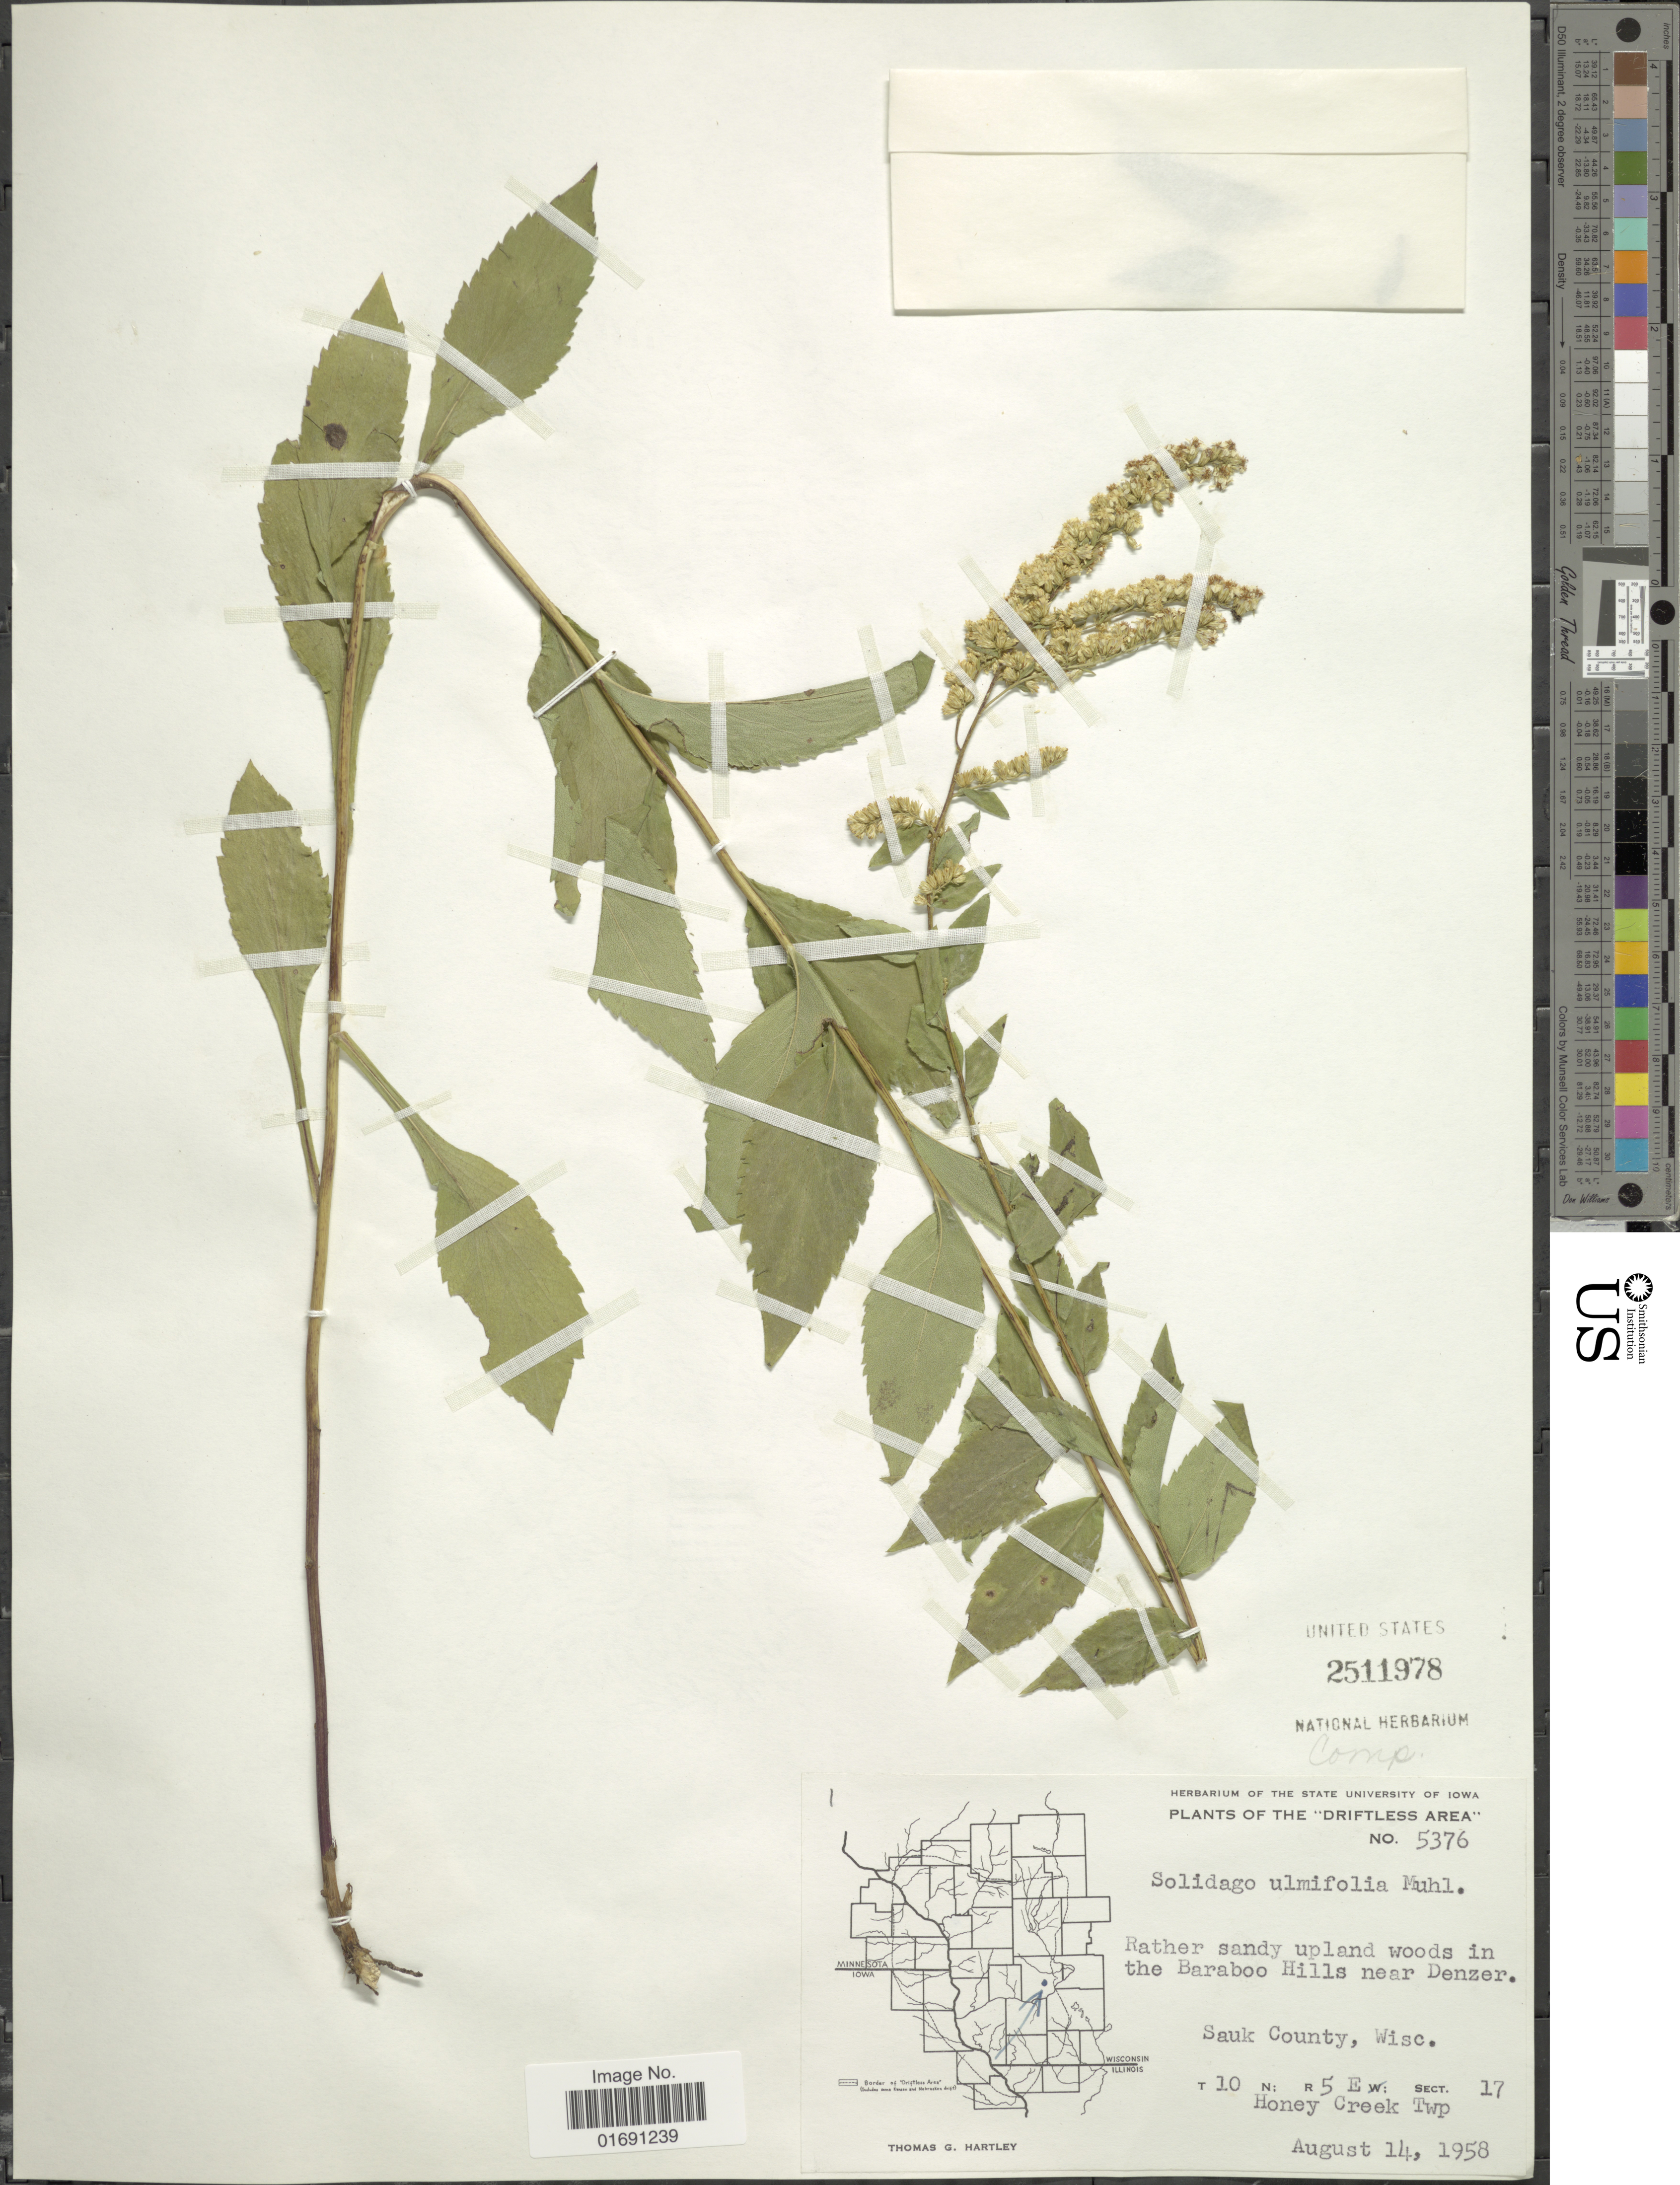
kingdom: Plantae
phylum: Tracheophyta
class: Magnoliopsida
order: Asterales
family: Asteraceae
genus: Solidago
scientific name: Solidago ulmifolia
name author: Muhl. ex Willd.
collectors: T. G. Hartley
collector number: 5376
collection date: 1958-08-14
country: United States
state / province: Wisconsin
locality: The 'Driftless Area', rather sandy upland woods in the Baraboo Hills near Denzer, Sauk County, Wisc. T 10 n; R5E; Sect. 17 Honey Creek Twp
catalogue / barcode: US 2511978